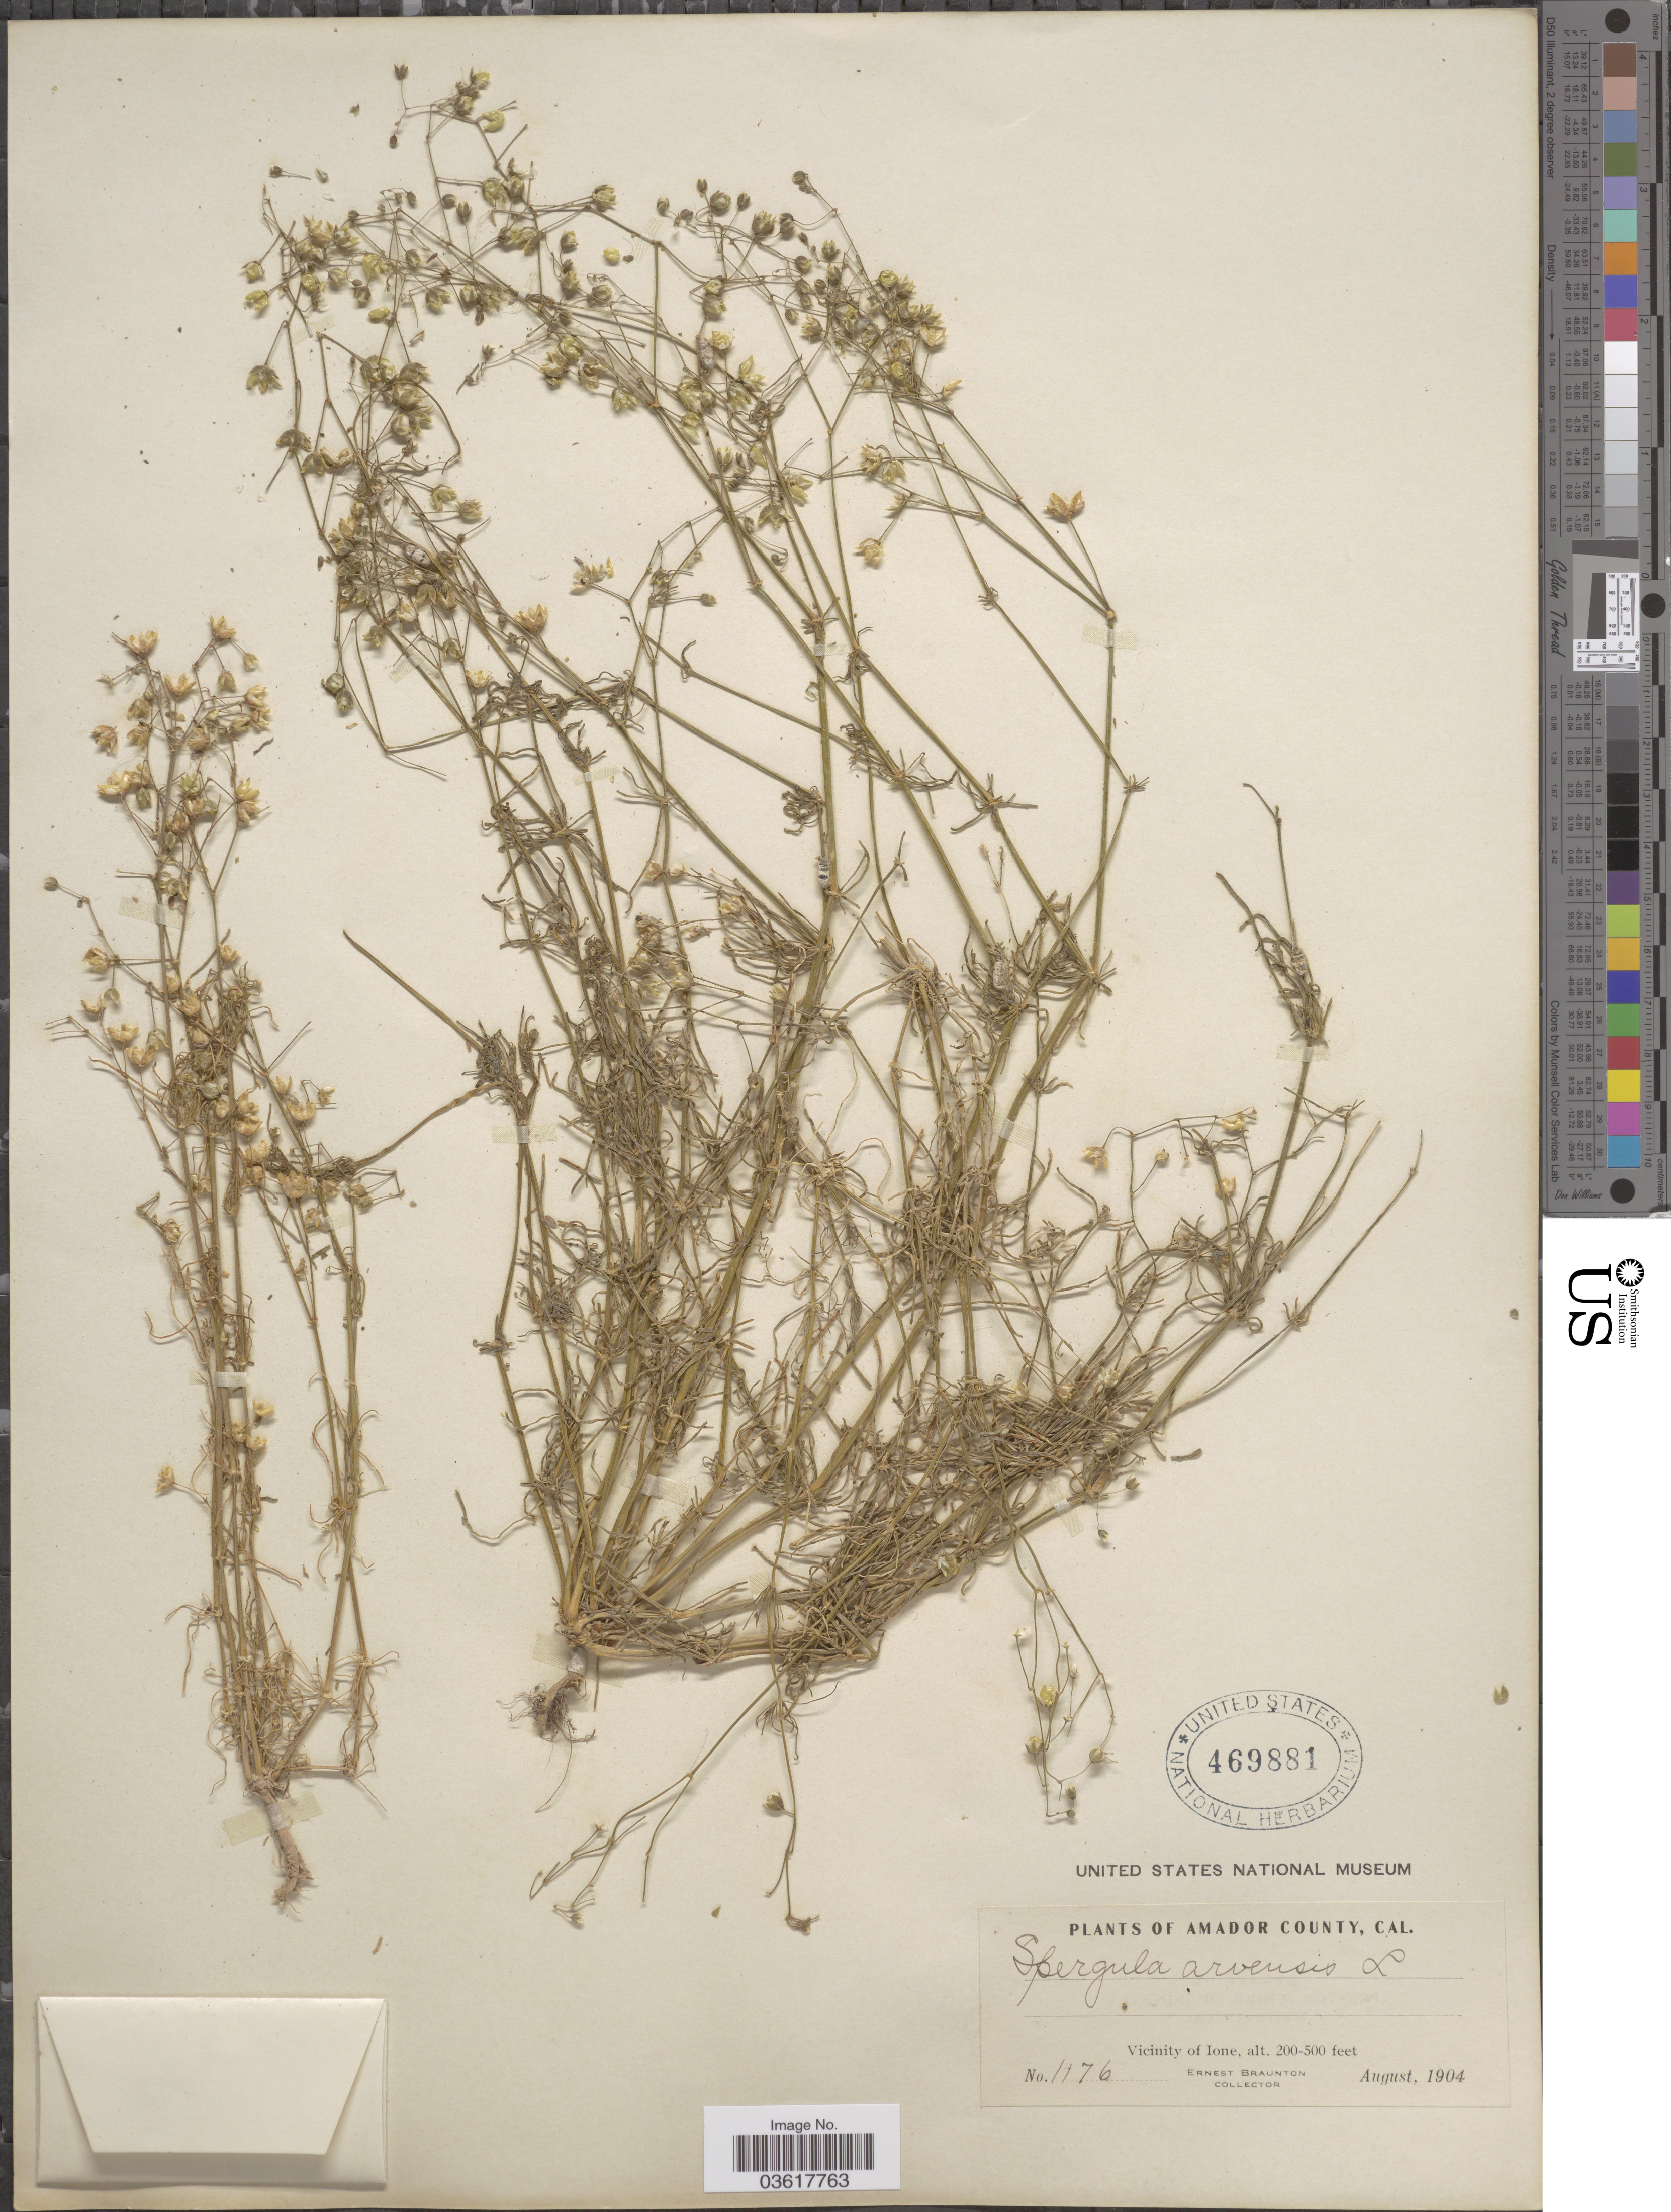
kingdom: Plantae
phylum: Tracheophyta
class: Magnoliopsida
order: Caryophyllales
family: Caryophyllaceae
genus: Spergula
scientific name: Spergula arvensis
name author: L.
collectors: E. Braunton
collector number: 1176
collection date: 1904-08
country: United States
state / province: California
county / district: Amador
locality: Amador County. Vicinity of Ione.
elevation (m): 61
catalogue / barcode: US 469881